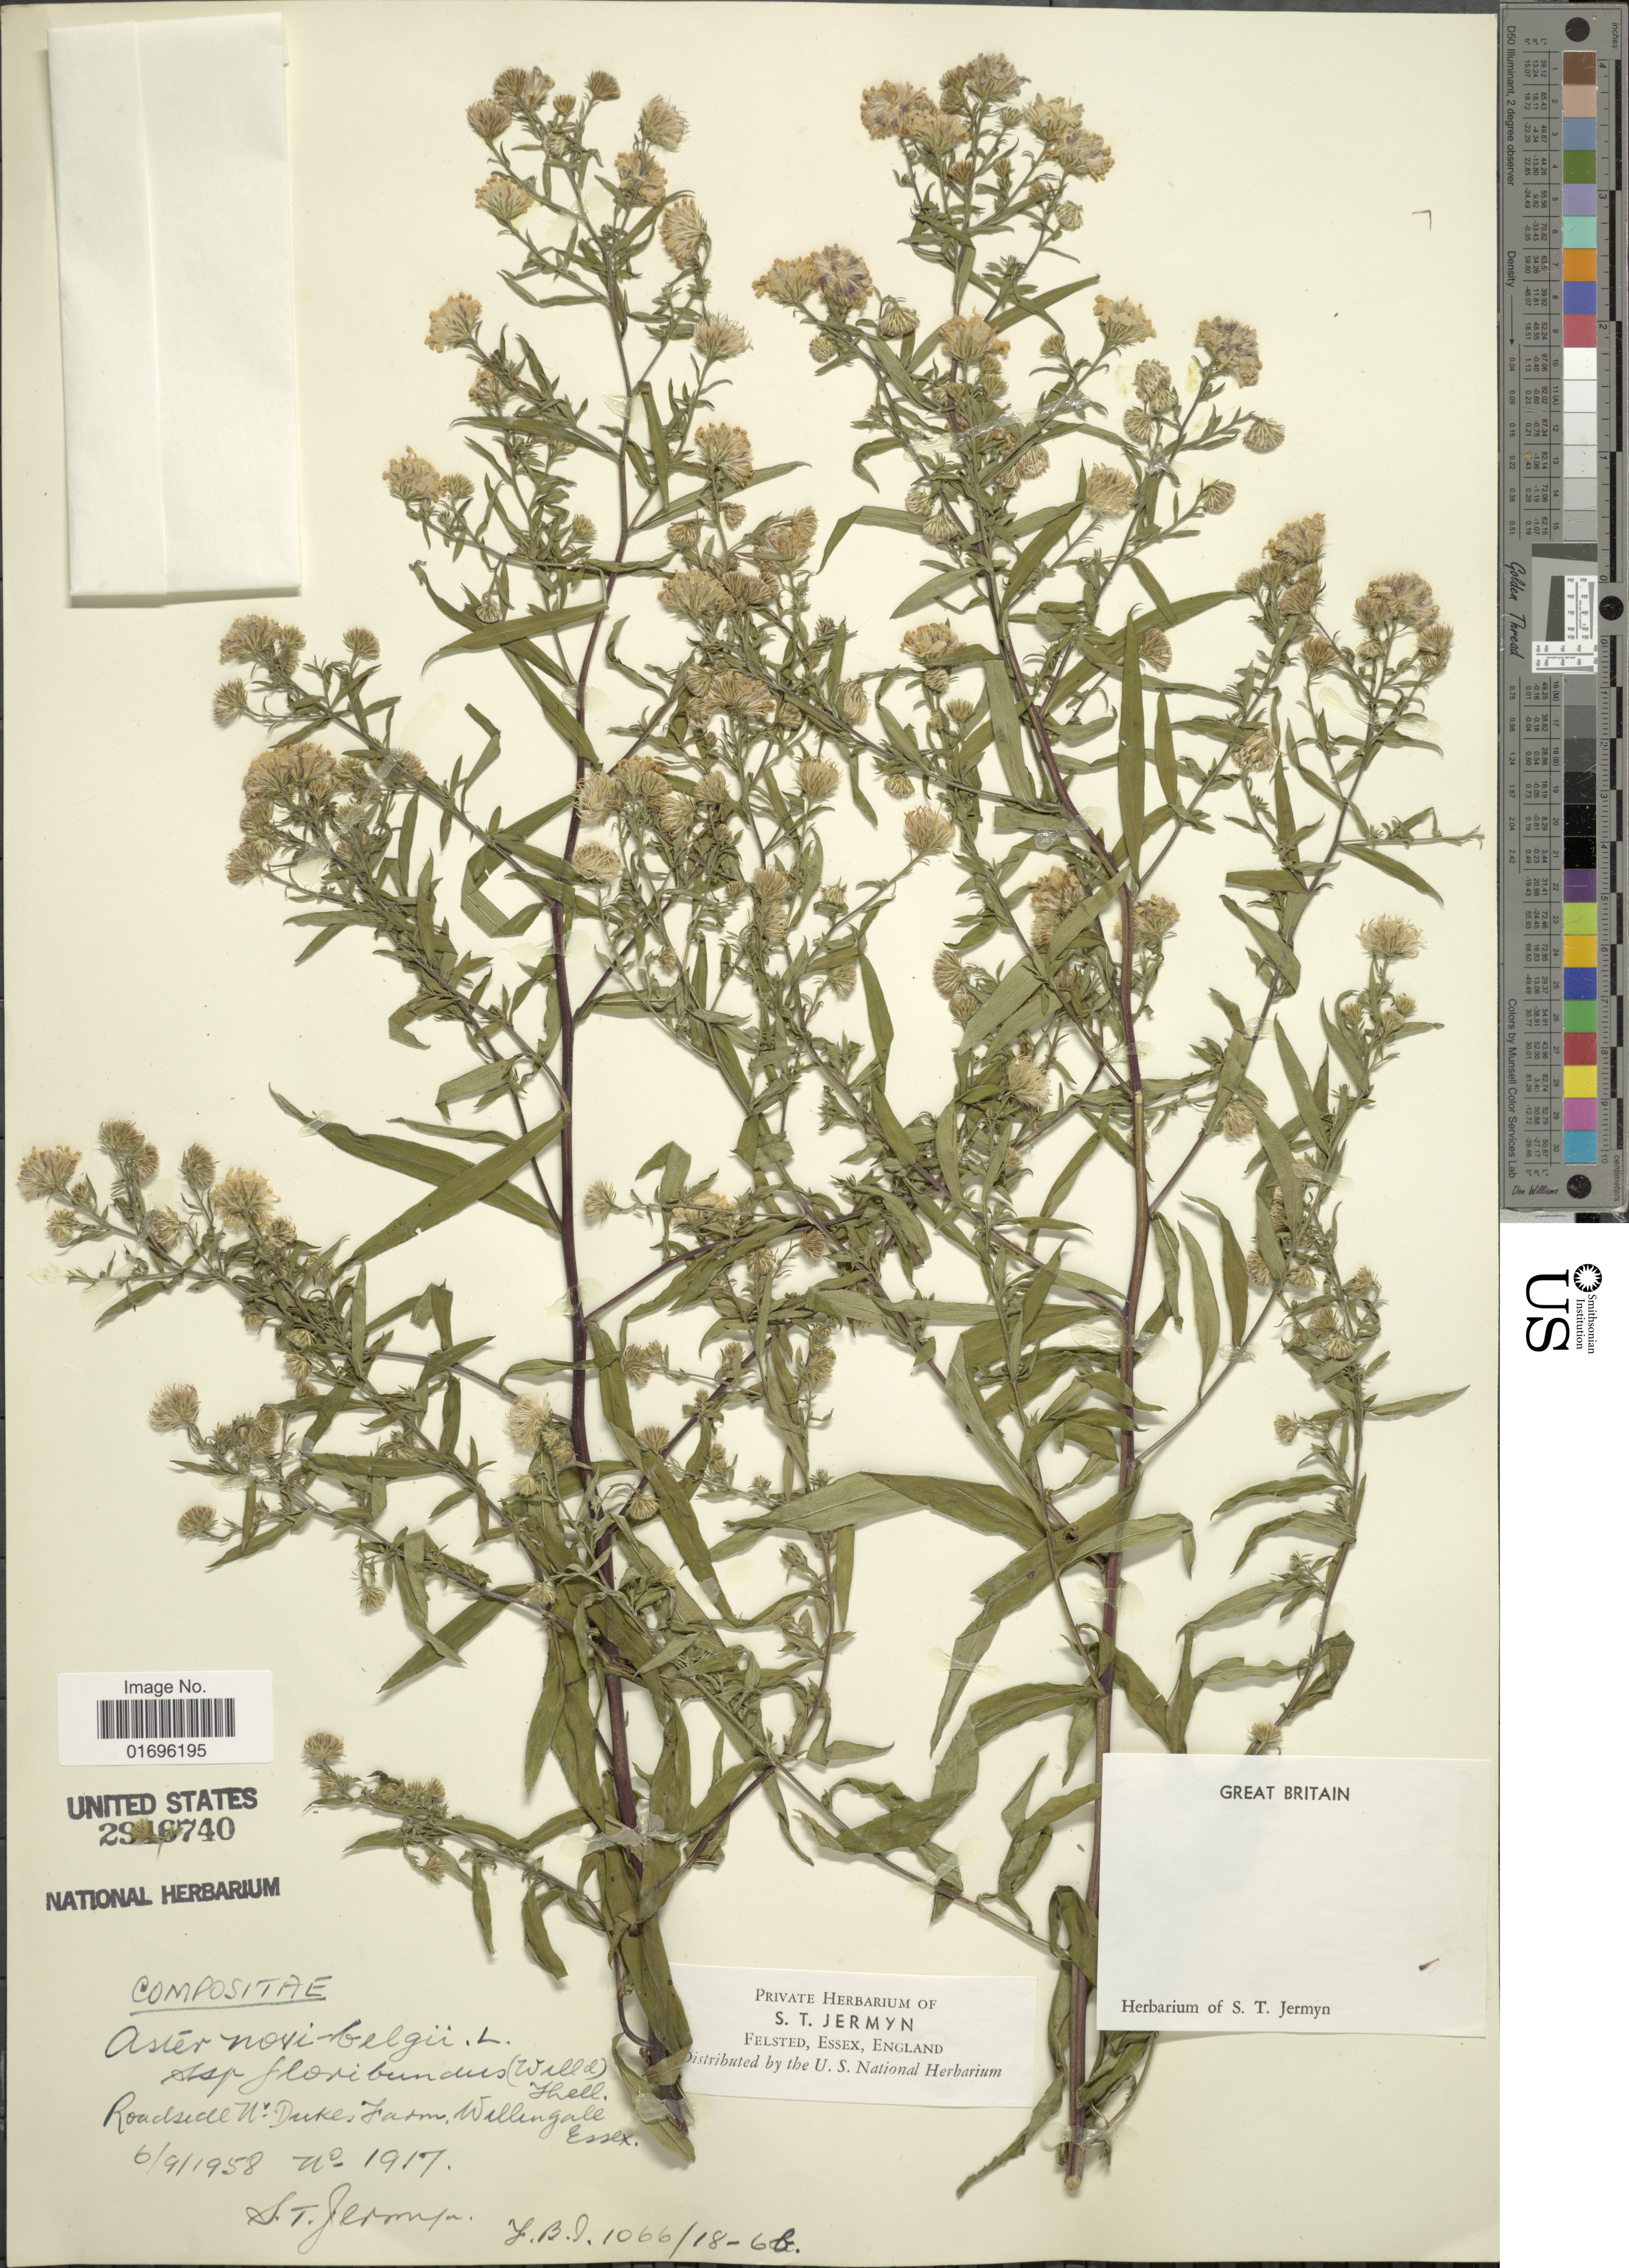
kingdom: Plantae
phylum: Tracheophyta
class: Magnoliopsida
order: Asterales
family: Asteraceae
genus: Aster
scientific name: Aster novi-belgii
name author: L.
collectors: S. Jermyn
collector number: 1917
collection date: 1958-09-06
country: United Kingdom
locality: Roadside N: Dukes Farm, Wallingale Essex.